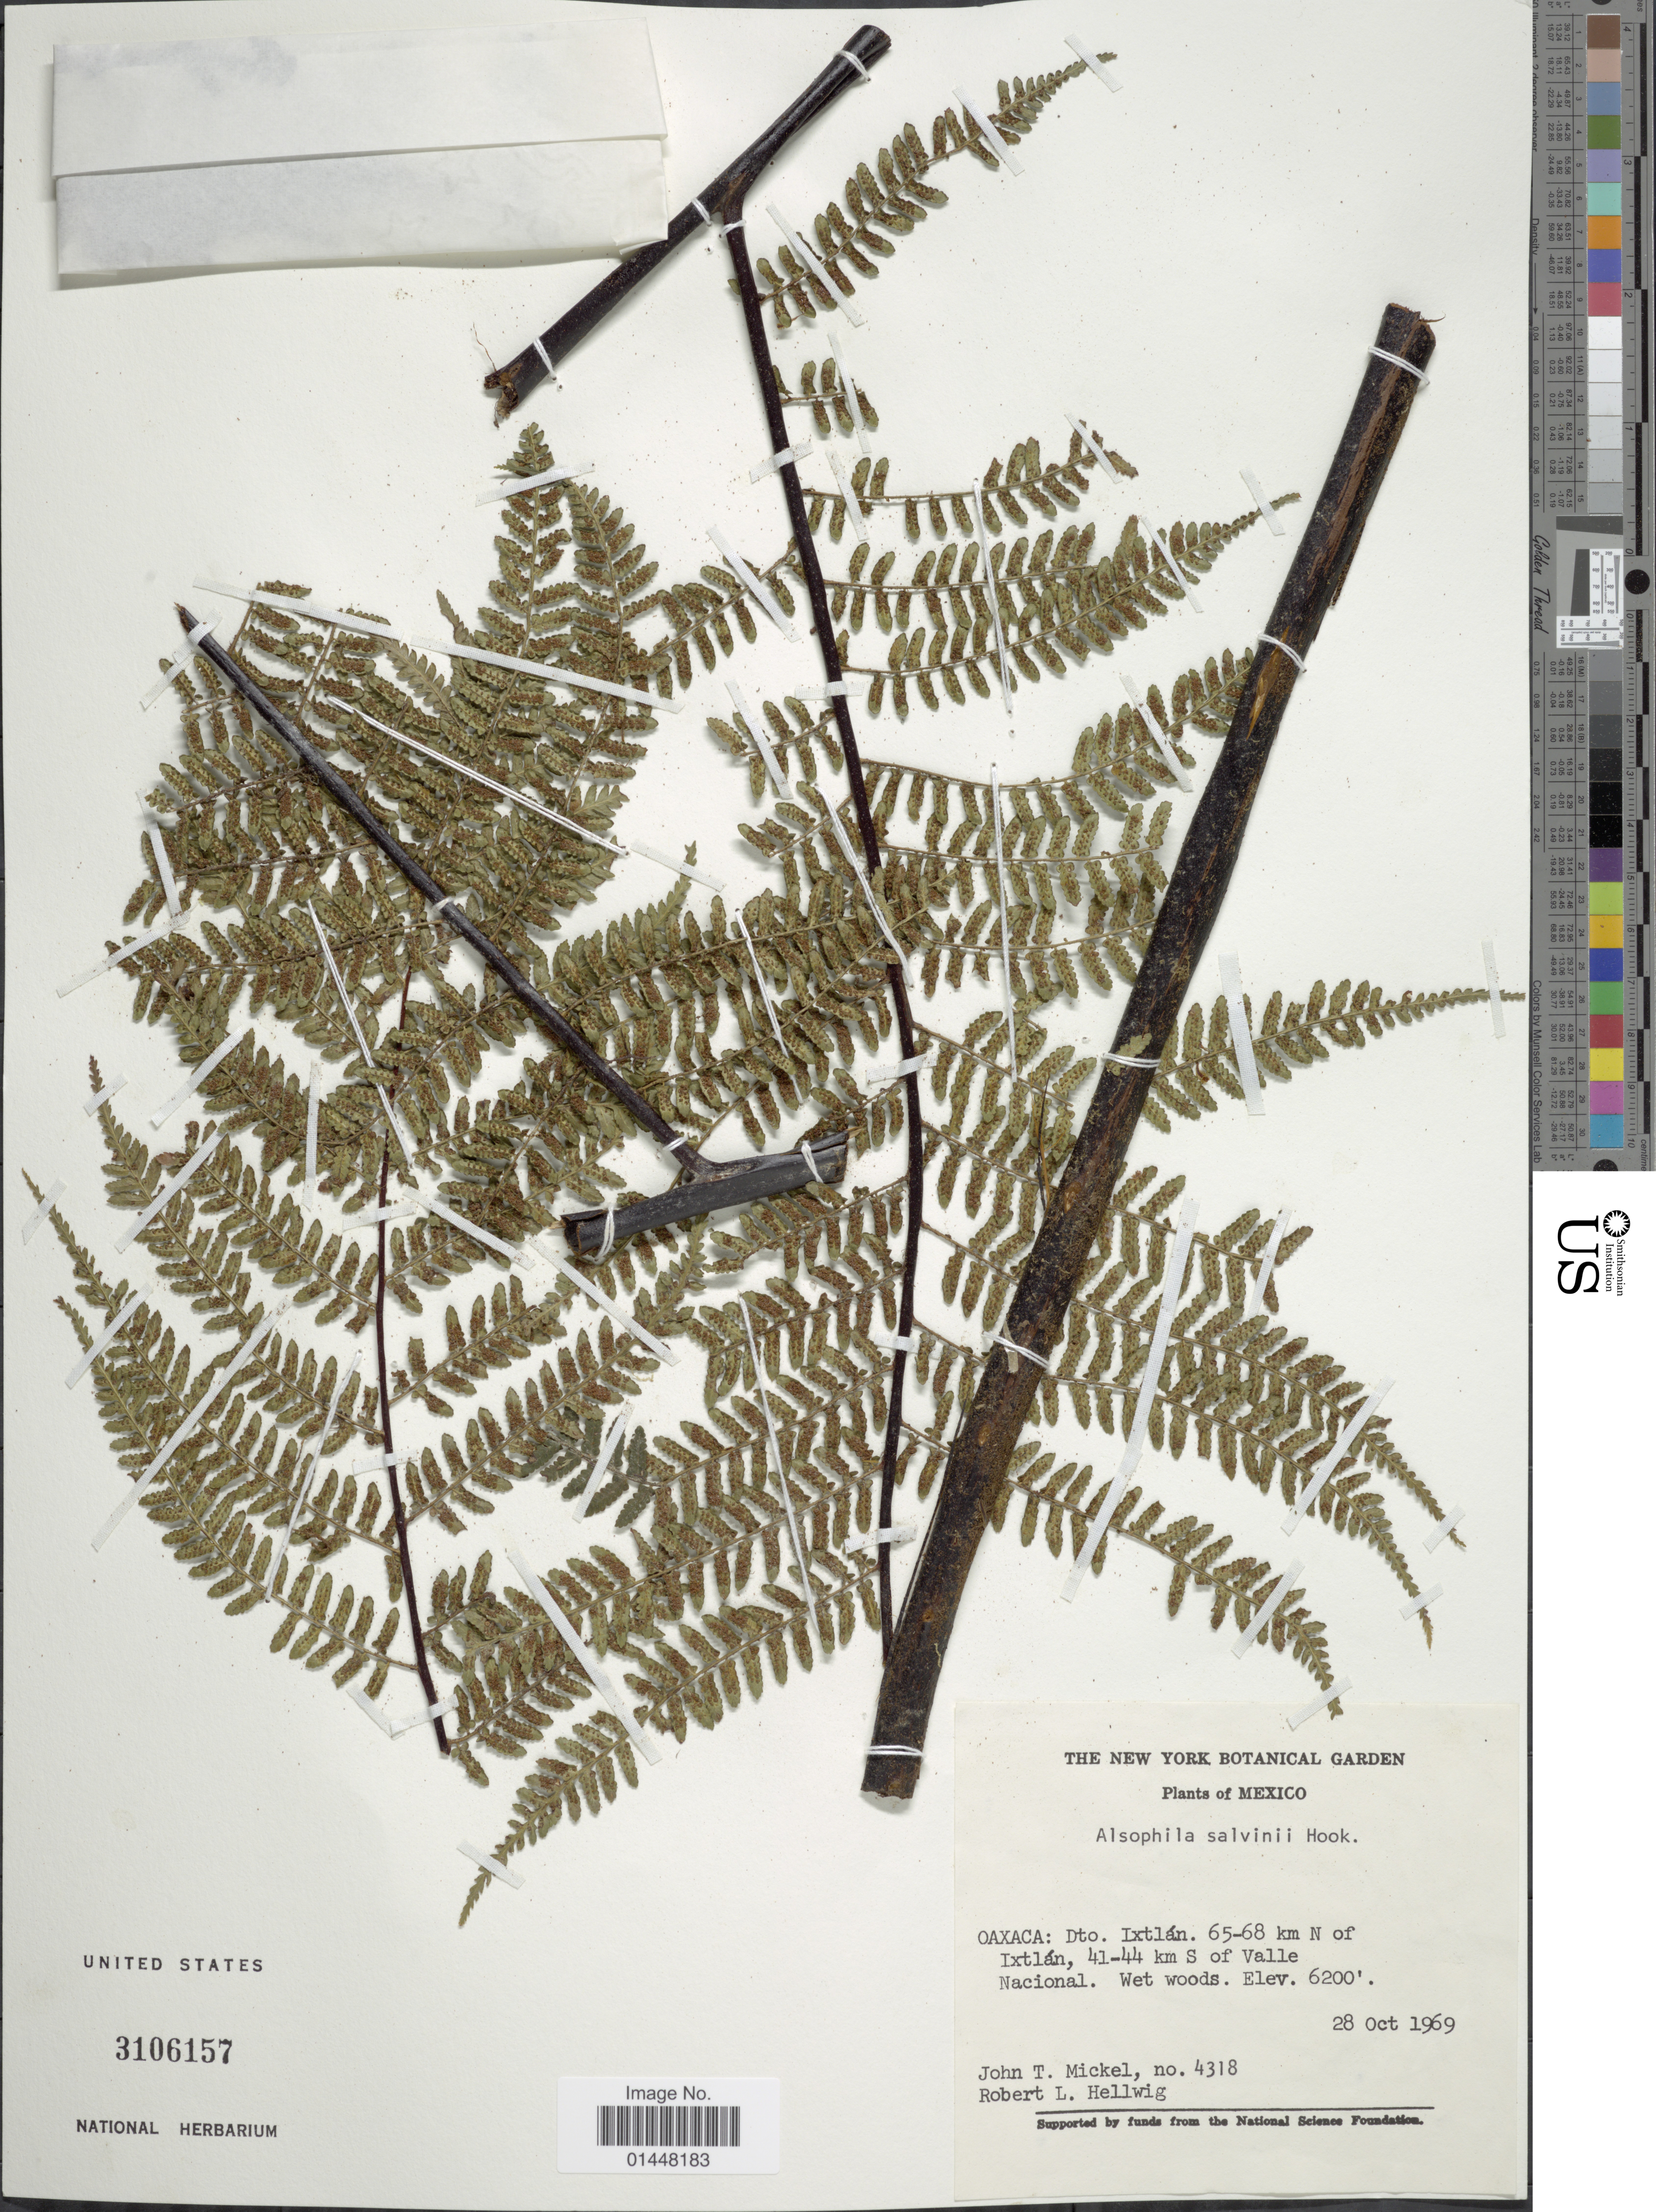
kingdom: Plantae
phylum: Tracheophyta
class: Polypodiopsida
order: Cyatheales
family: Cyatheaceae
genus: Gymnosphaera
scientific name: Gymnosphaera salvinii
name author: (Hook.)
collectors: J. T. Mickel & R. Hellwig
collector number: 4318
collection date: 1969-10-28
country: Mexico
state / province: Oaxaca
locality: Ixtlan. 65-68 km N of Ixtlan, 41-44 km S of Valle Nacional. Wet woods.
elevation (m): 1890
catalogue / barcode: US 3106157